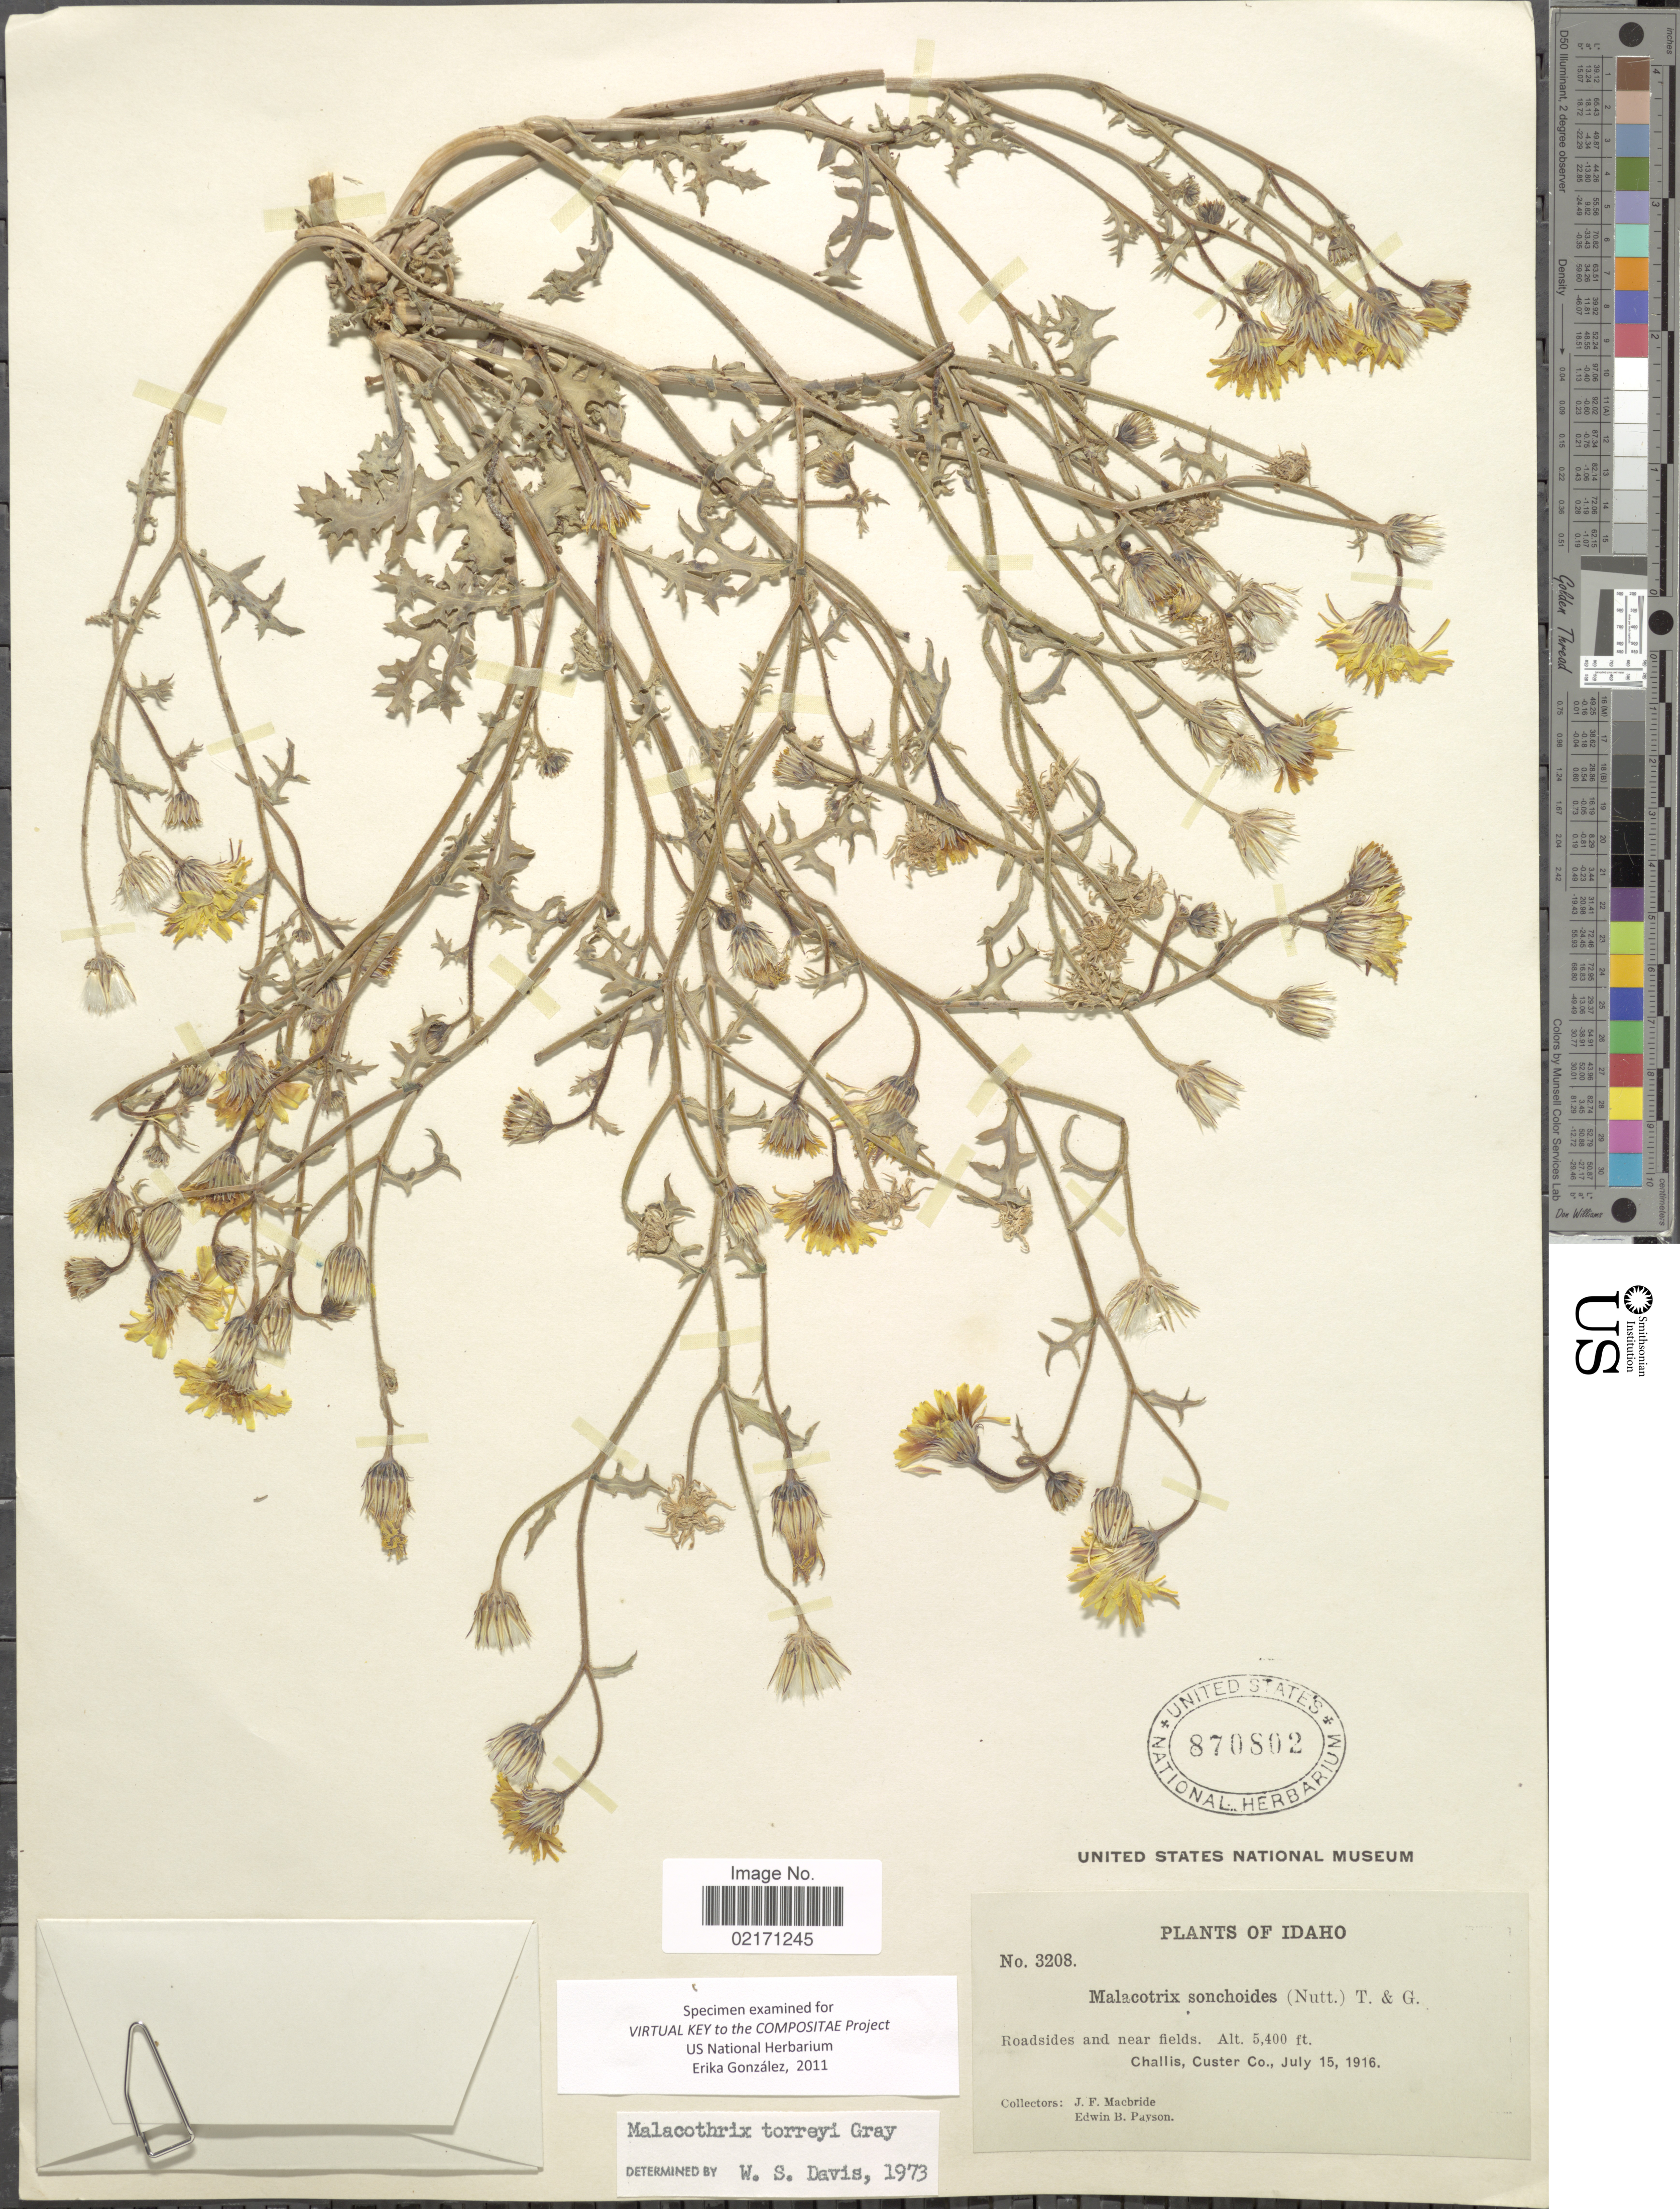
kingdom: Plantae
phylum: Tracheophyta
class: Magnoliopsida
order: Asterales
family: Asteraceae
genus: Malacothrix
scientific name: Malacothrix torreyi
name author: A. Gray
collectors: J. F. Macbride & E. B. Payson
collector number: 3208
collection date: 1916-07-15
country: United States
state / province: Idaho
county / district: Custer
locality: Challis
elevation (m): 1646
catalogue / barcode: US 870802